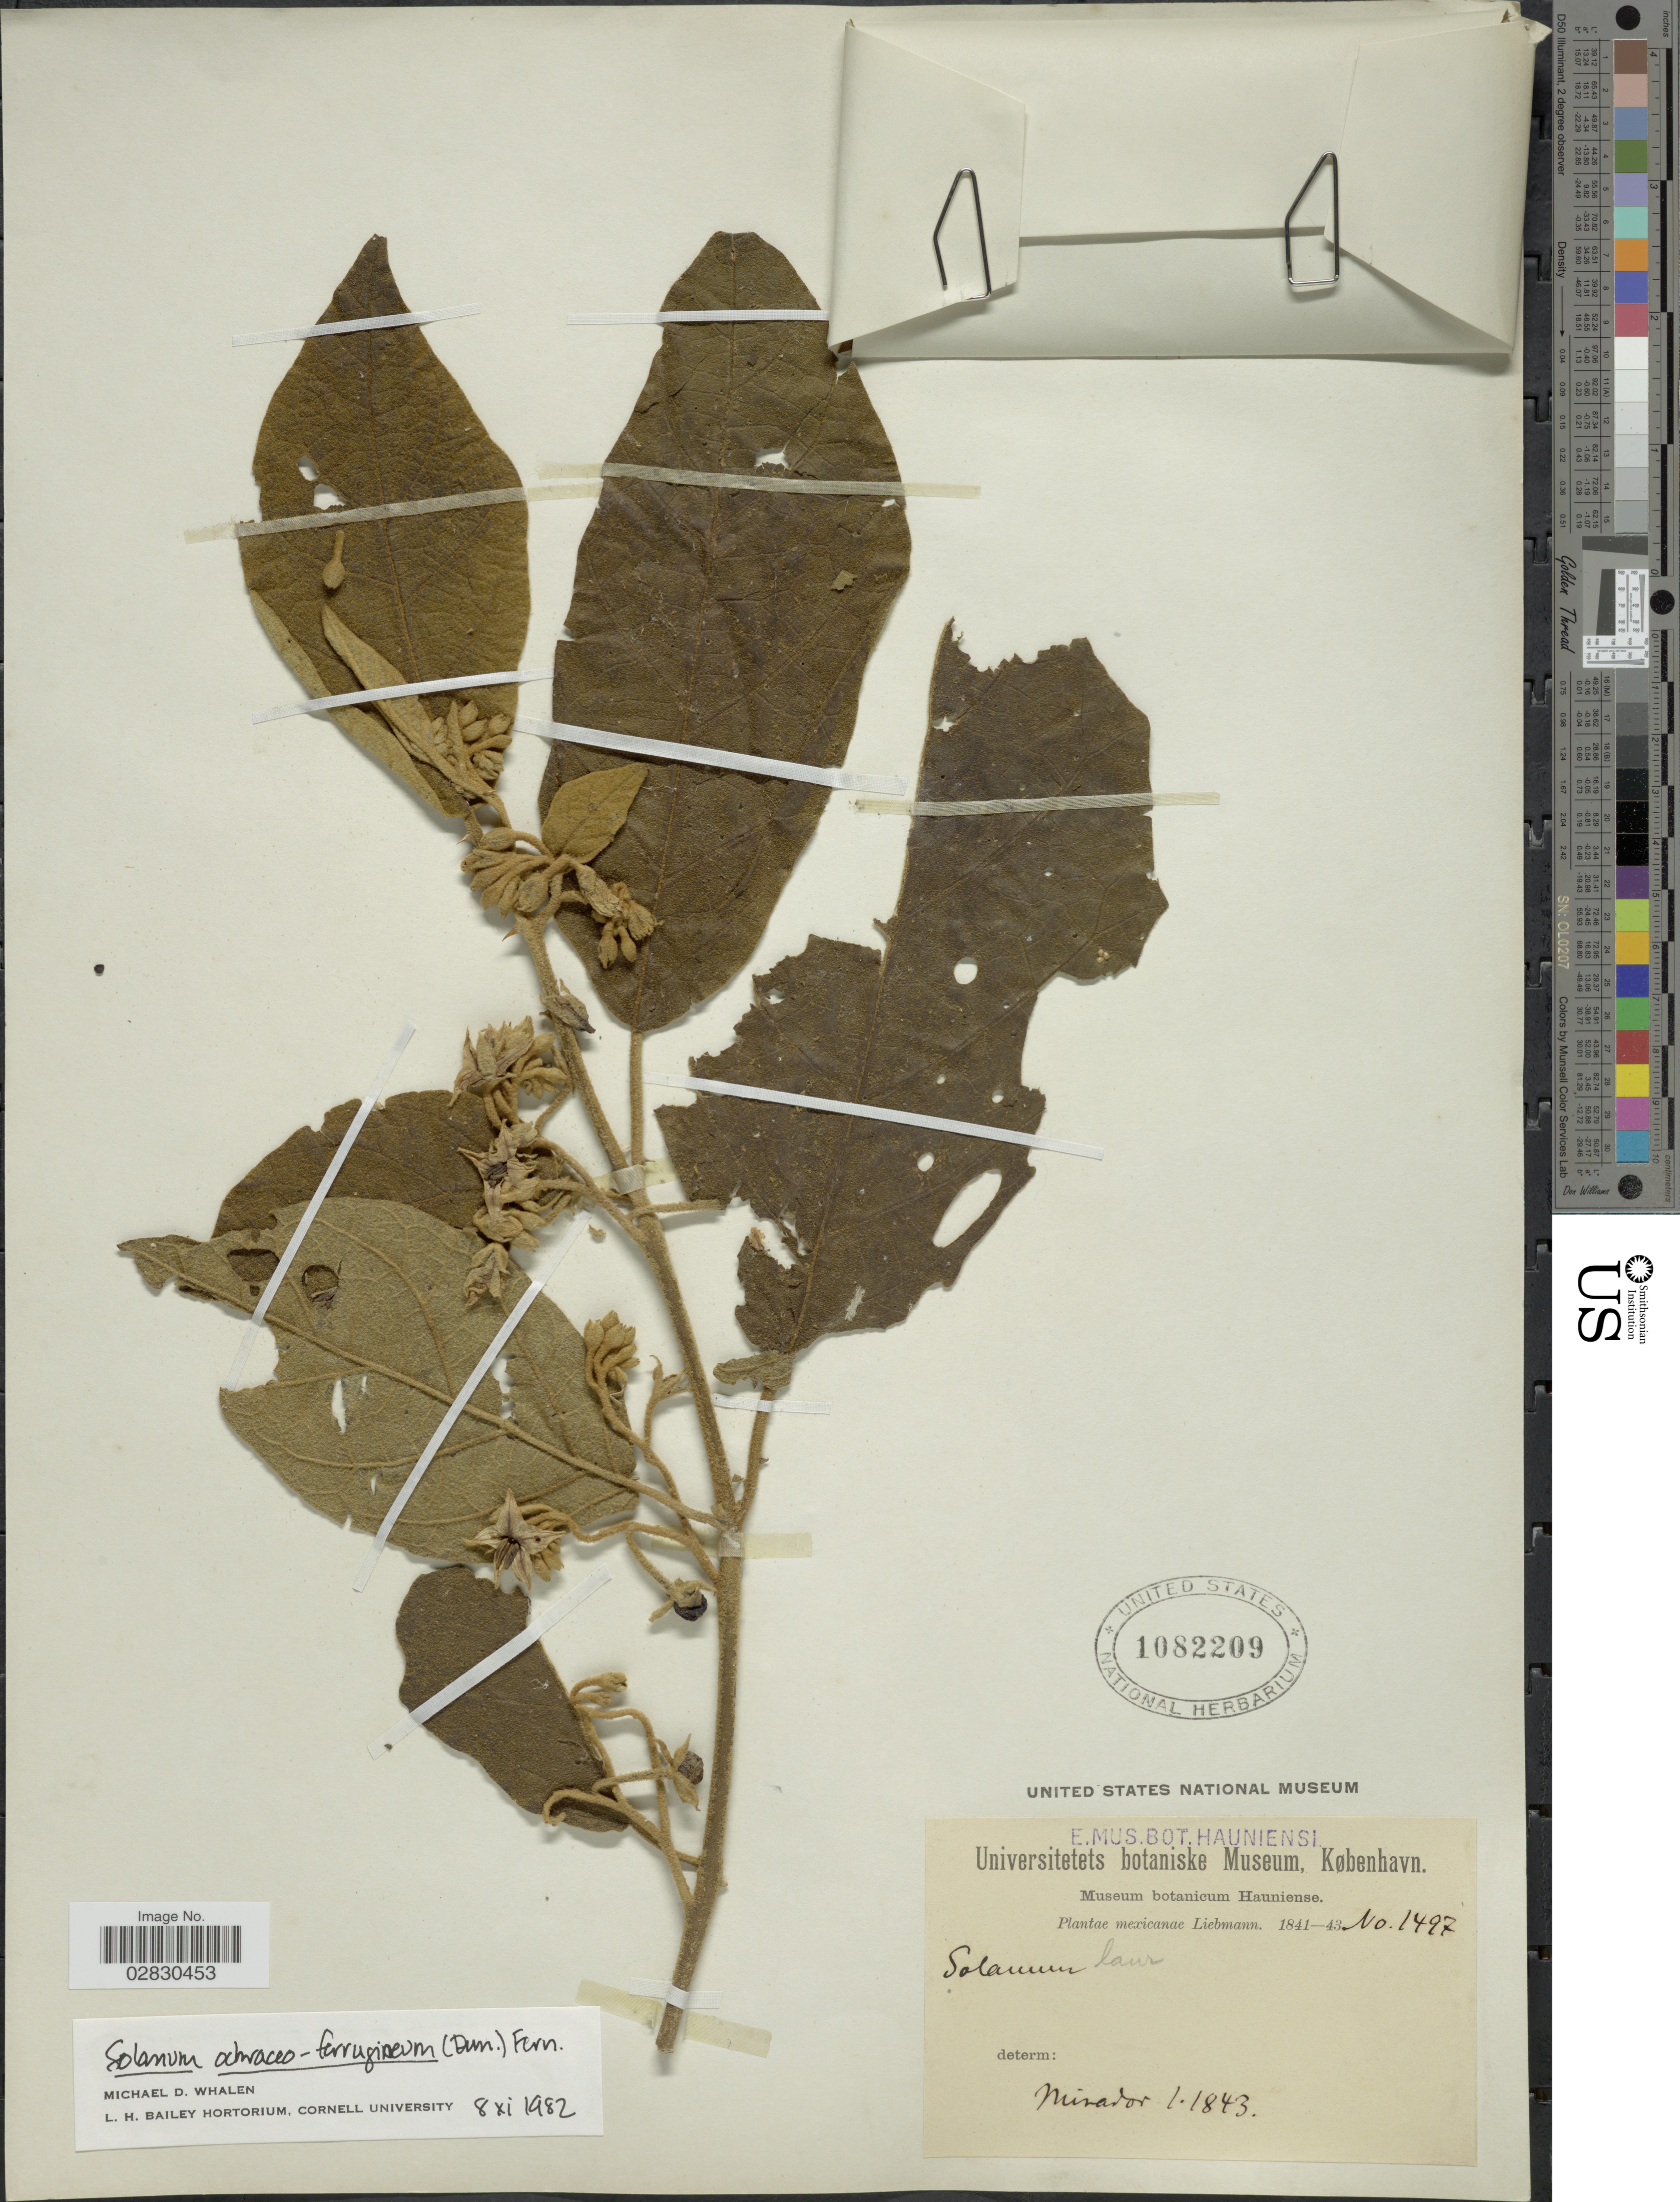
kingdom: Plantae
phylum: Tracheophyta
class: Magnoliopsida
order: Solanales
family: Solanaceae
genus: Solanum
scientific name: Solanum ochraceo-ferrugineum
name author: (Dunal) Fernald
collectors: Liebmann, --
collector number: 1497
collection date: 1943-01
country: Mexico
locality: Mirador.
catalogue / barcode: US 1082209